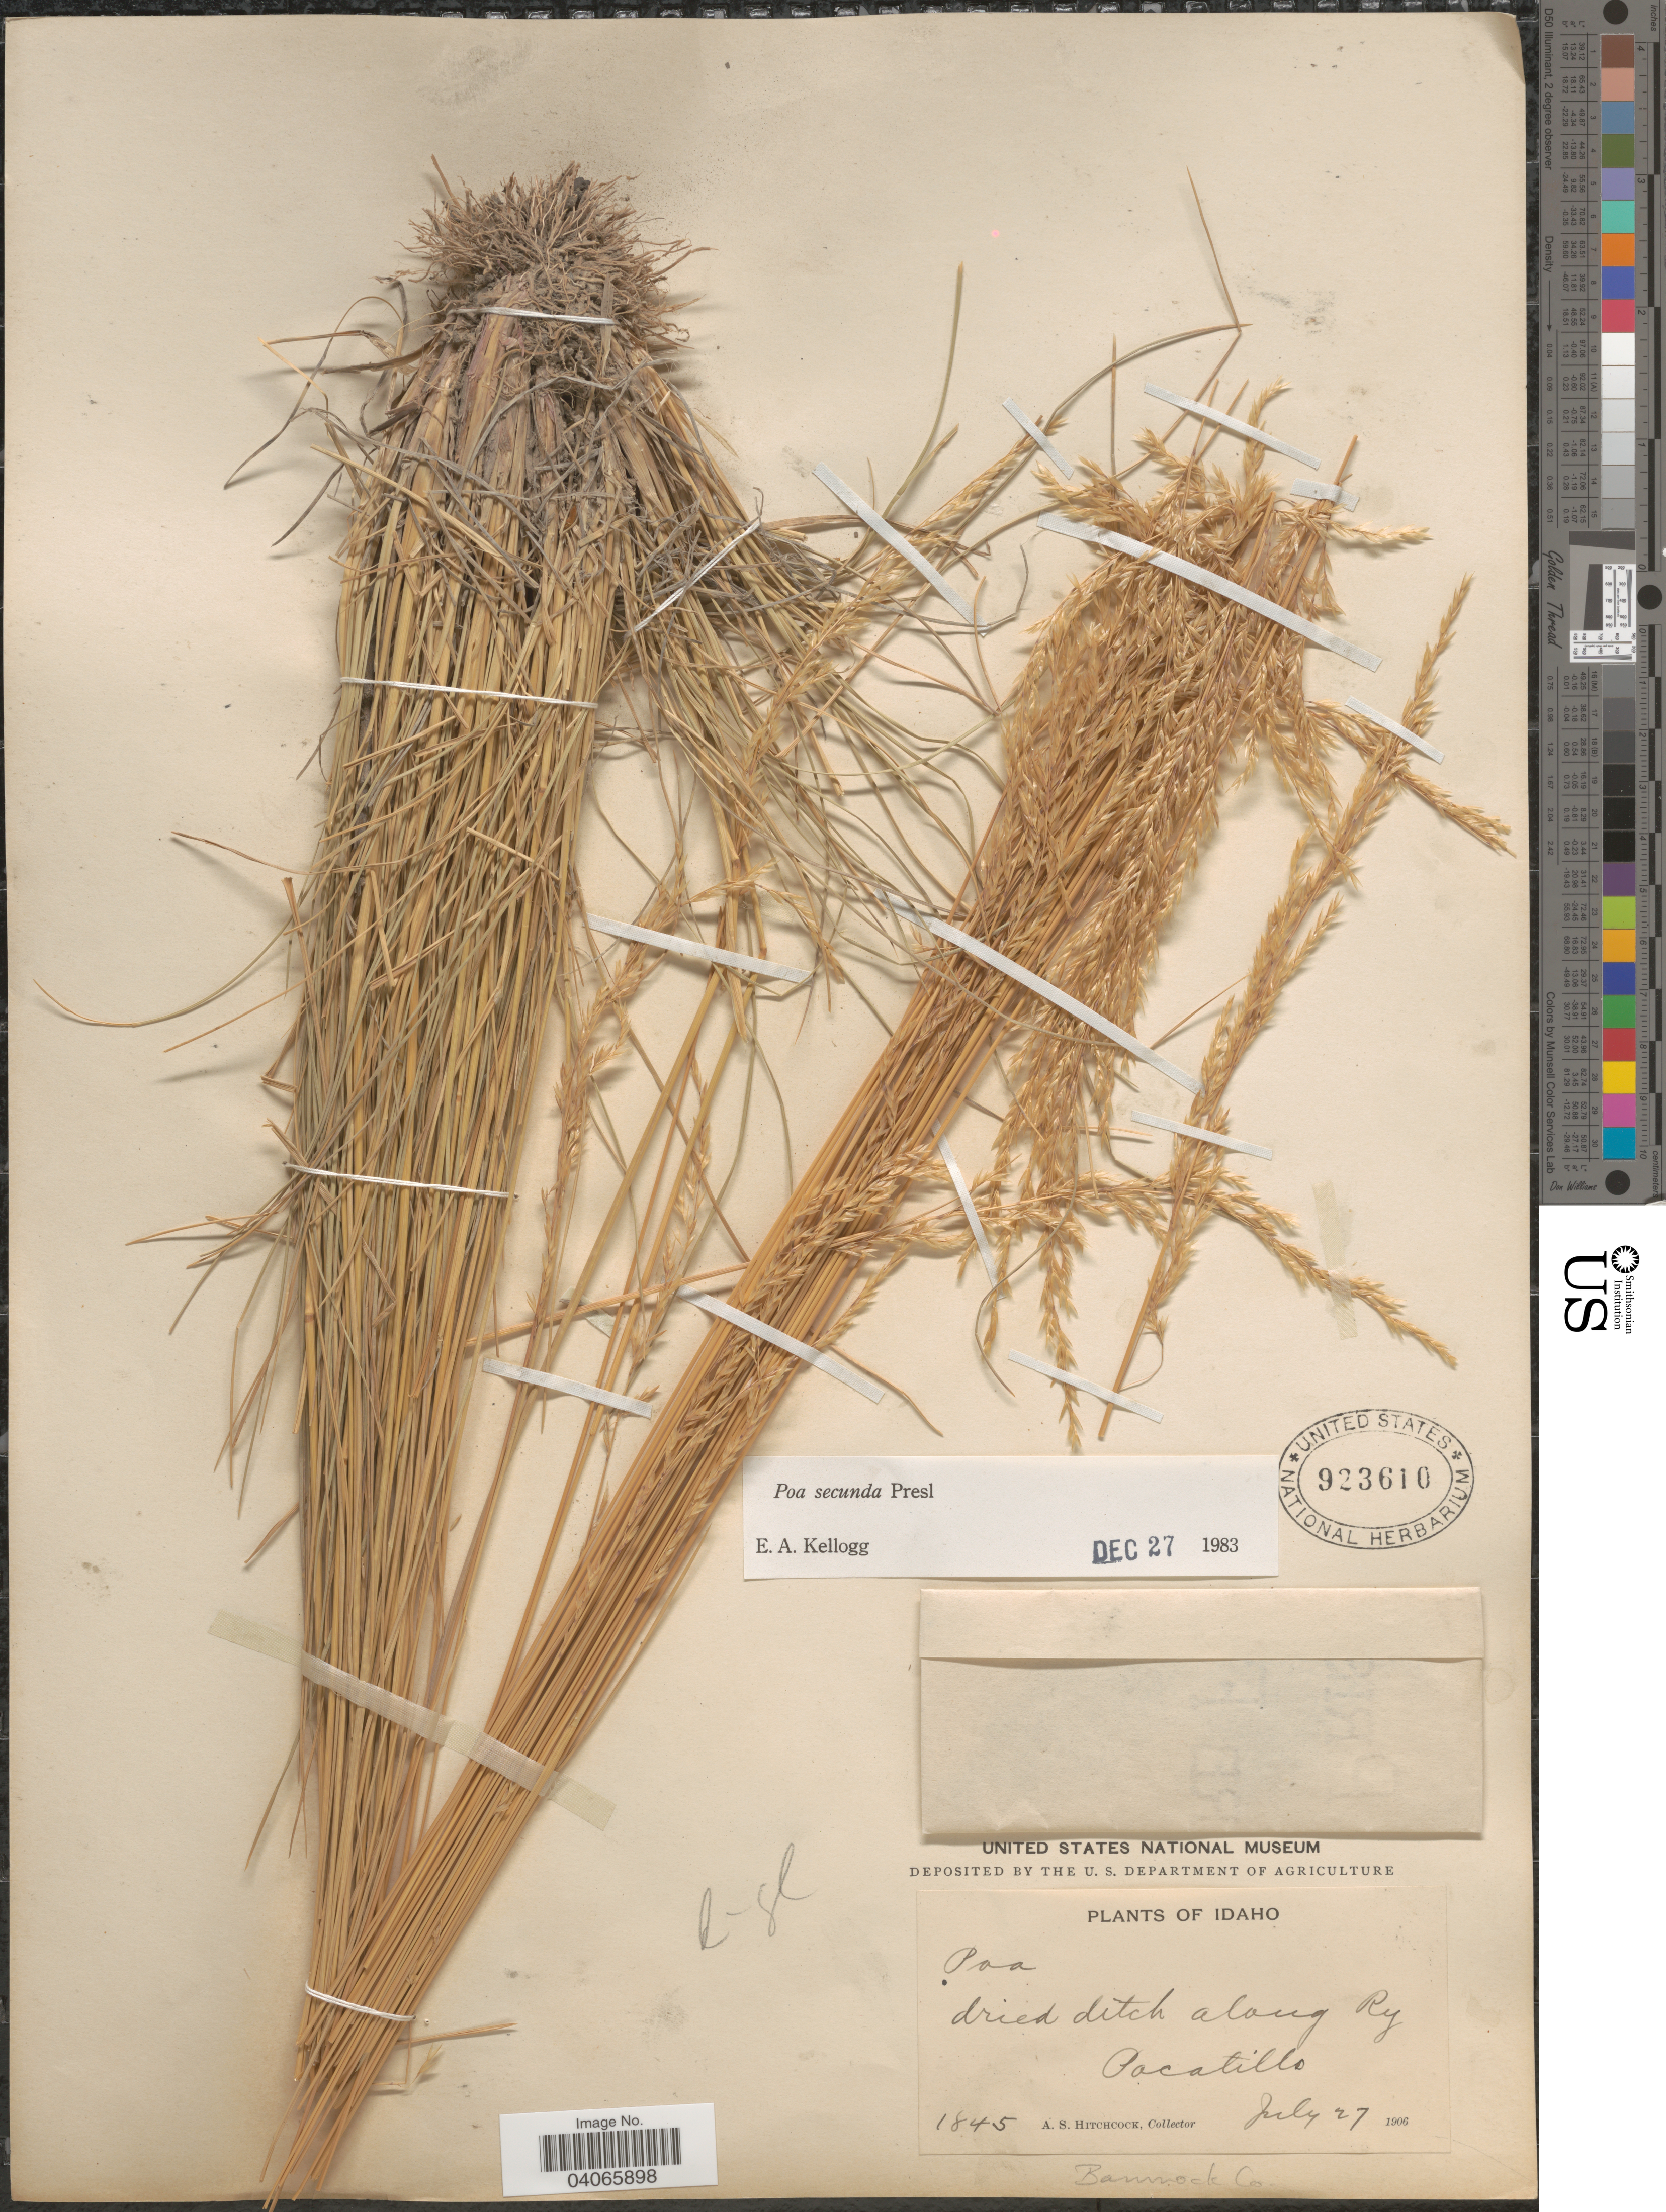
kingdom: Plantae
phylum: Tracheophyta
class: Liliopsida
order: Poales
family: Poaceae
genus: Poa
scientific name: Poa secunda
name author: J. Presl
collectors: A. S. Hitchcock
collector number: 1845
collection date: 1906-07-27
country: United States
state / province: Idaho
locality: Dried ditch along Ry. Pocatillo. Bannock Co.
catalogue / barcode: US 923610